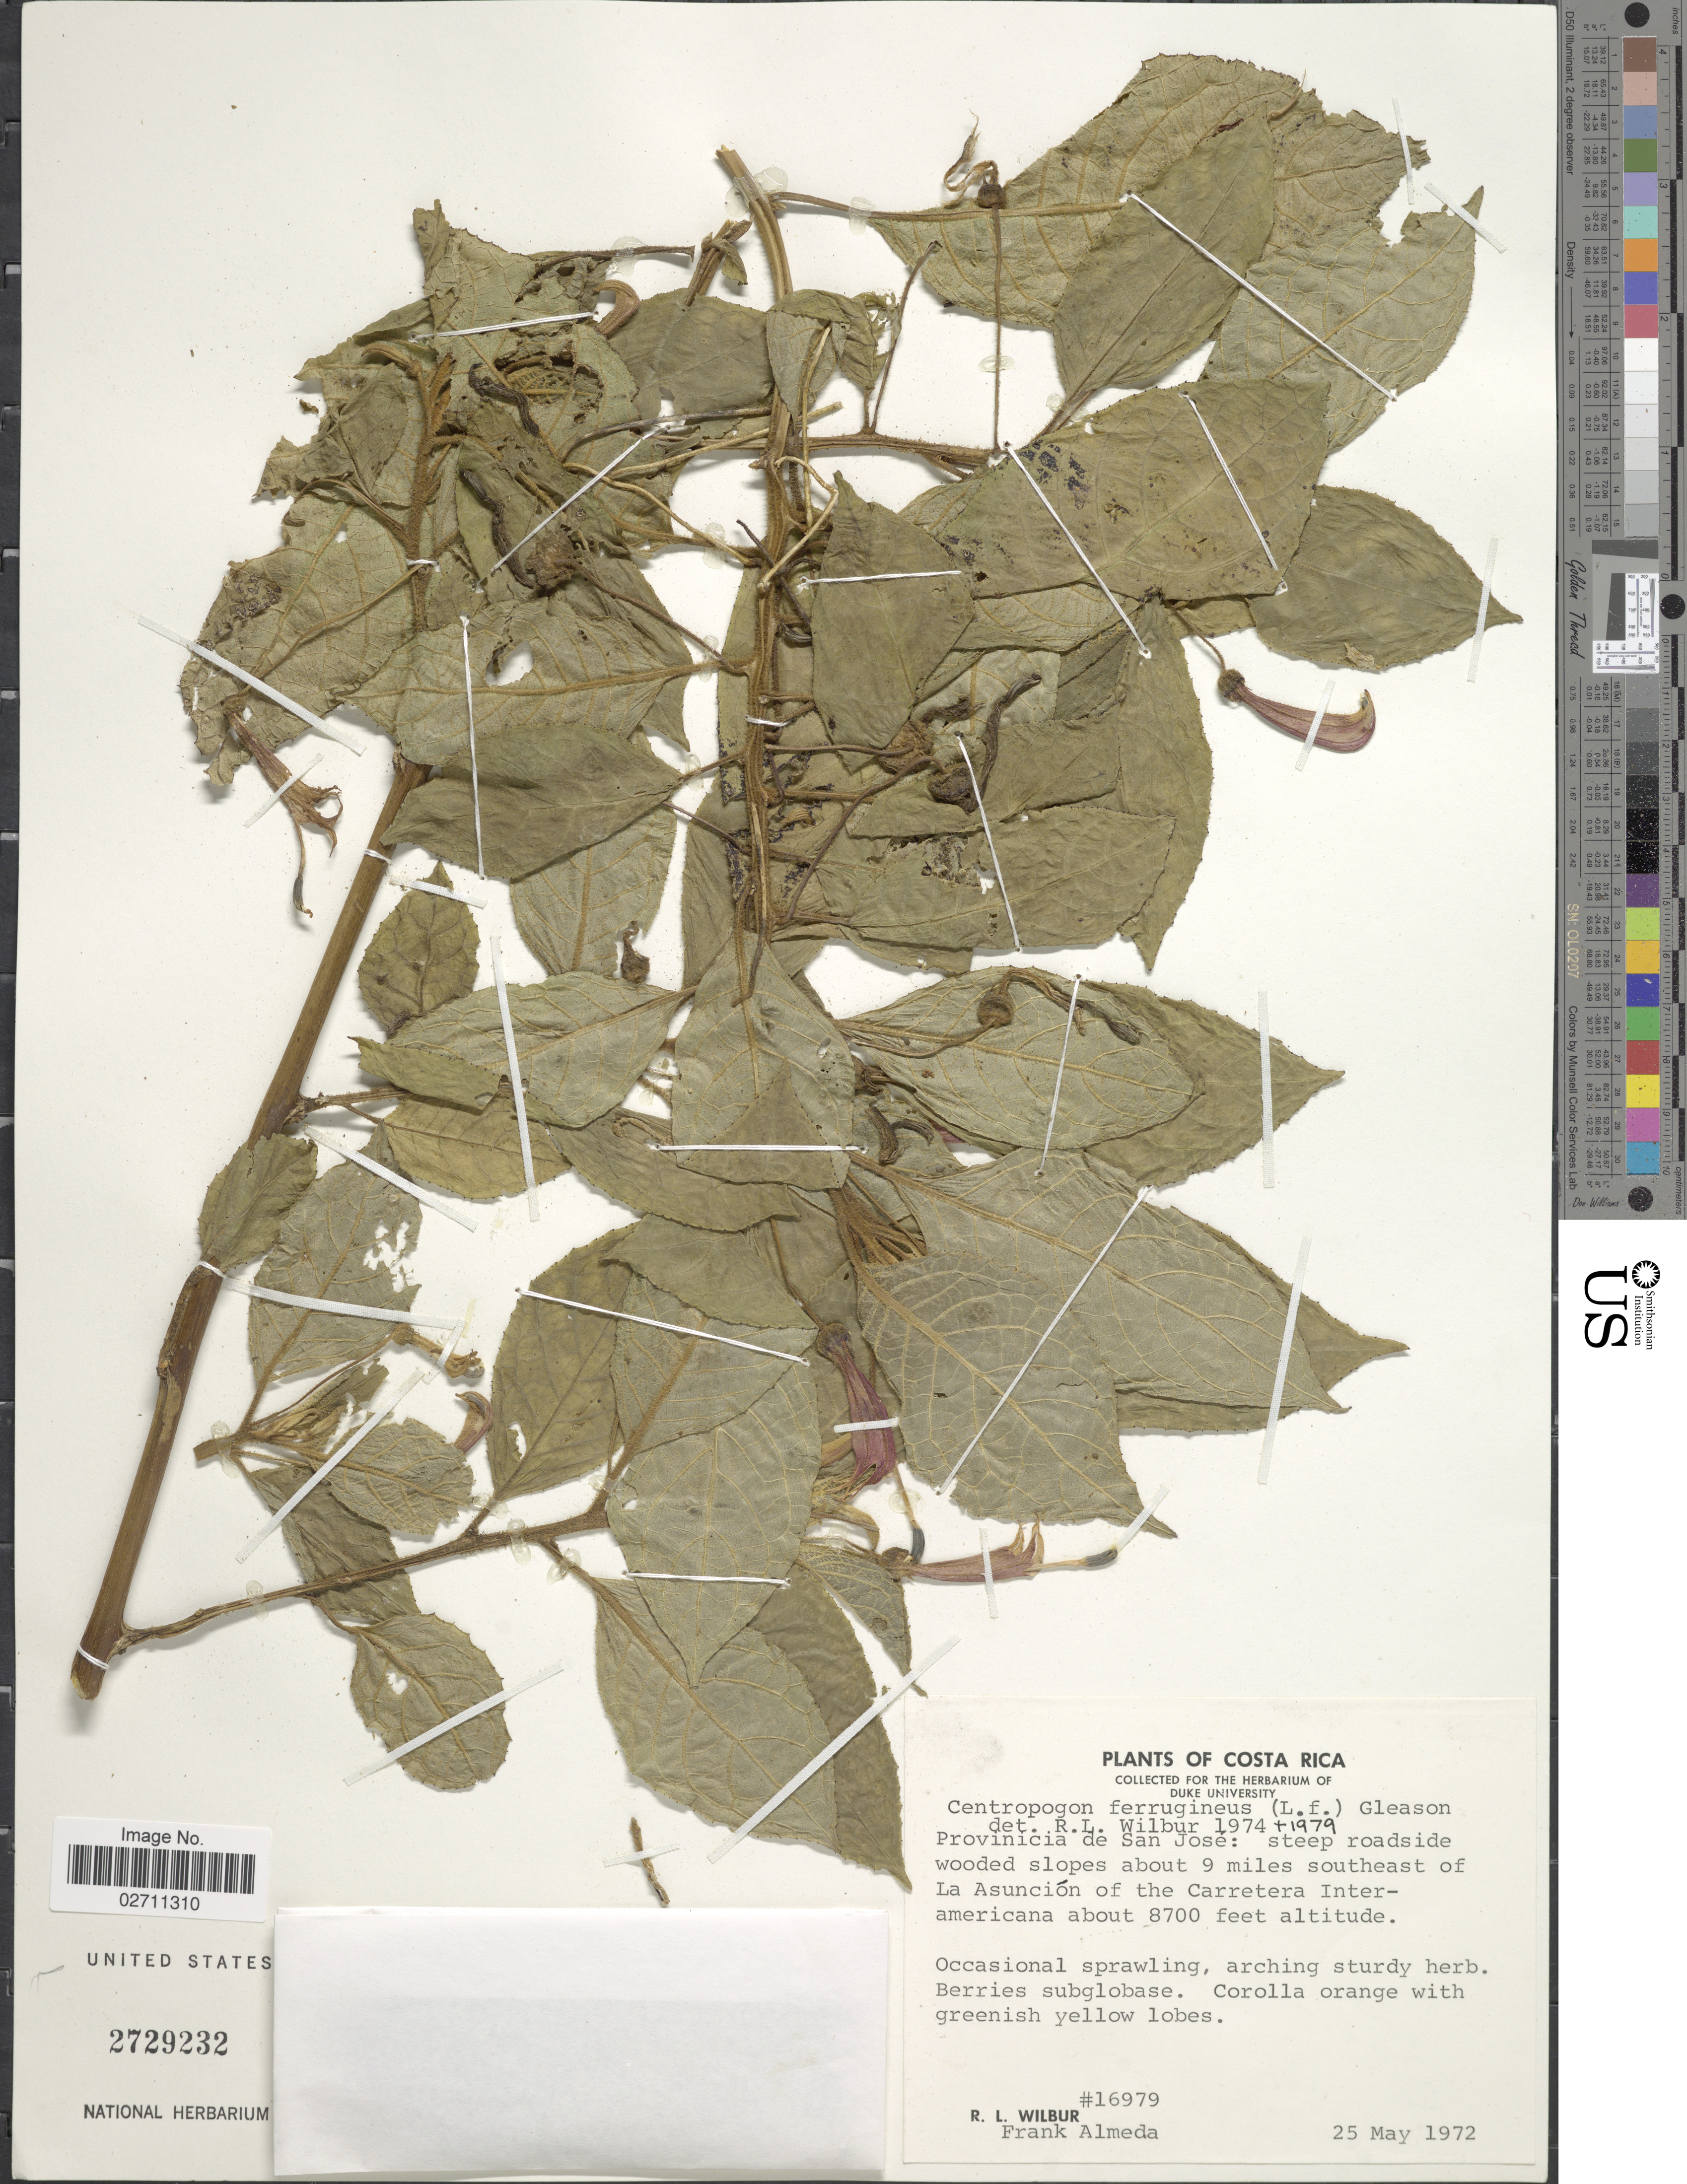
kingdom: Plantae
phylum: Tracheophyta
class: Magnoliopsida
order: Asterales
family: Campanulaceae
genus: Centropogon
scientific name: Centropogon ferrugineus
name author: (L. f.) Gleason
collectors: R. L. Wilbur & F. Almeda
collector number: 16979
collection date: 1972-05-25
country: Costa Rica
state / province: San José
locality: Steep roadside wooded slopes about 9 miles southeast of La Asuncion of the Carretera Interamericana.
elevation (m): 2652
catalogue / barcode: US 2729232